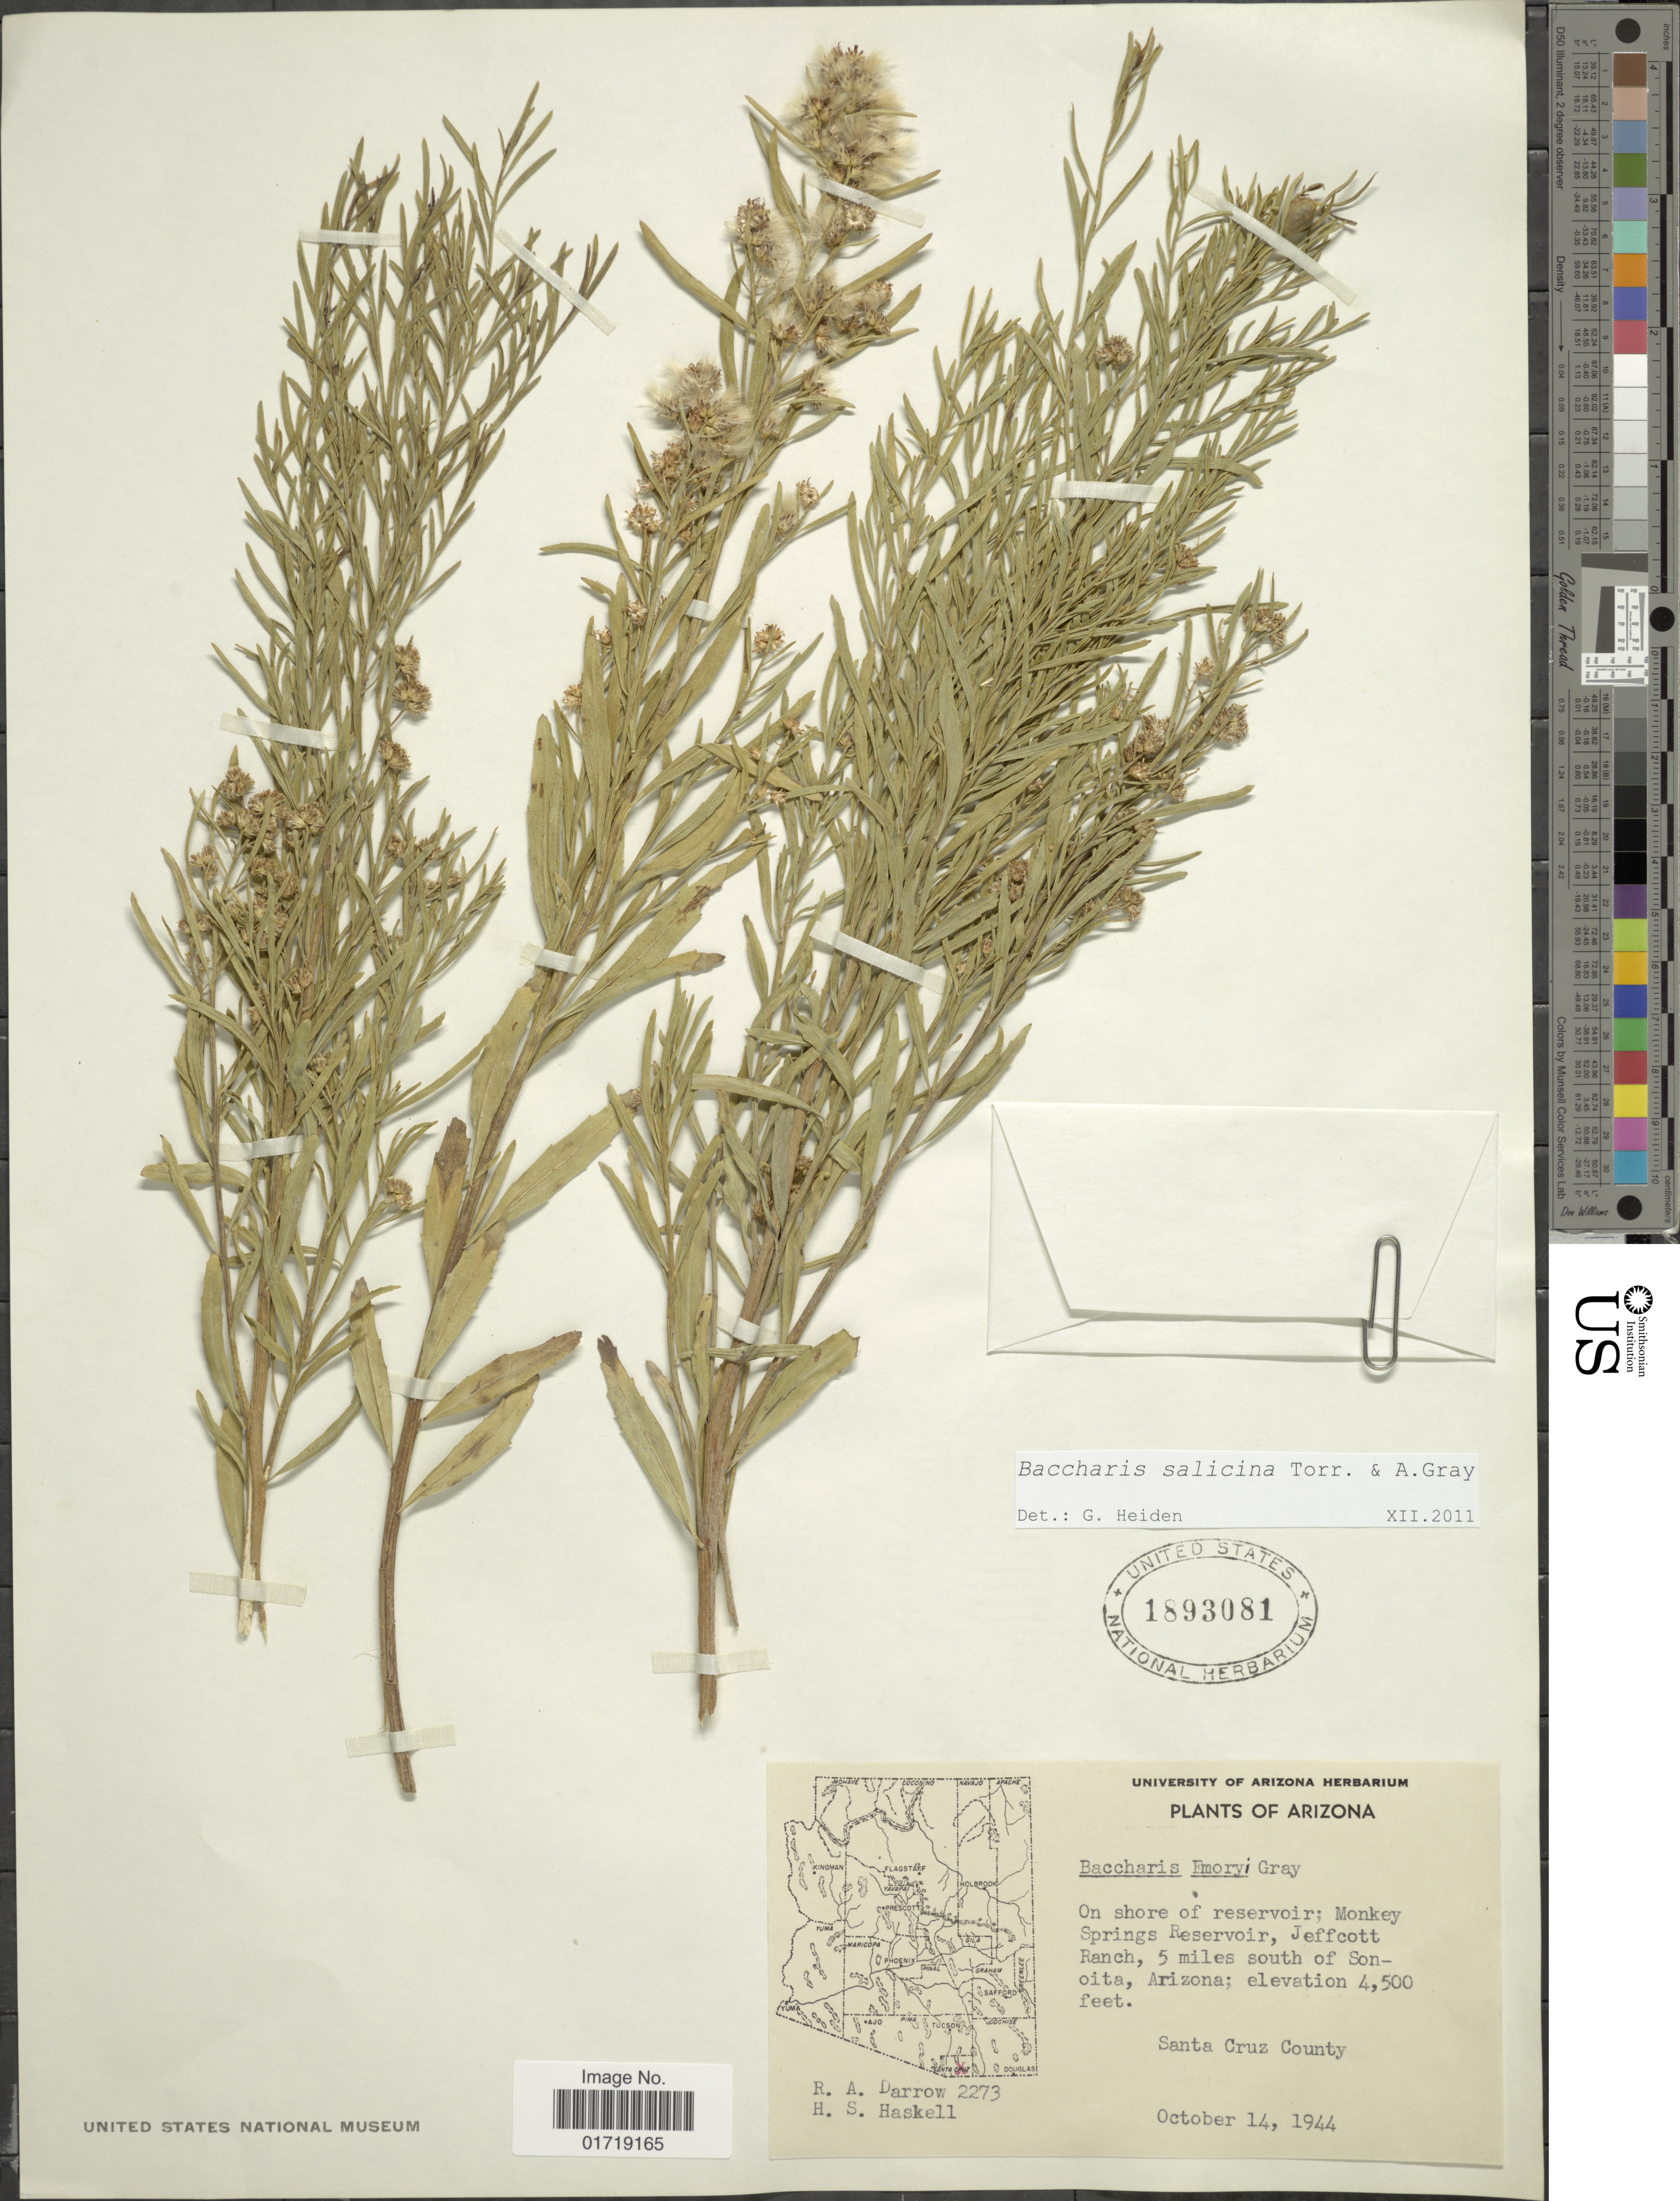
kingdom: Plantae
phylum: Tracheophyta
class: Magnoliopsida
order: Asterales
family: Asteraceae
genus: Baccharis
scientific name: Baccharis salicina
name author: Torr. & A. Gray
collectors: R. A. Darrow & H. Haskell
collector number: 2273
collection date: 1944-10-14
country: United States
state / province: Arizona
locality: On shore of reservoir; Monkey Springs Reservoir, Jeffcott Ranch, 5 miles south of Sonoita, Arizona, Santa Cruz County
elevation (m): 1372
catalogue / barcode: US 1893081